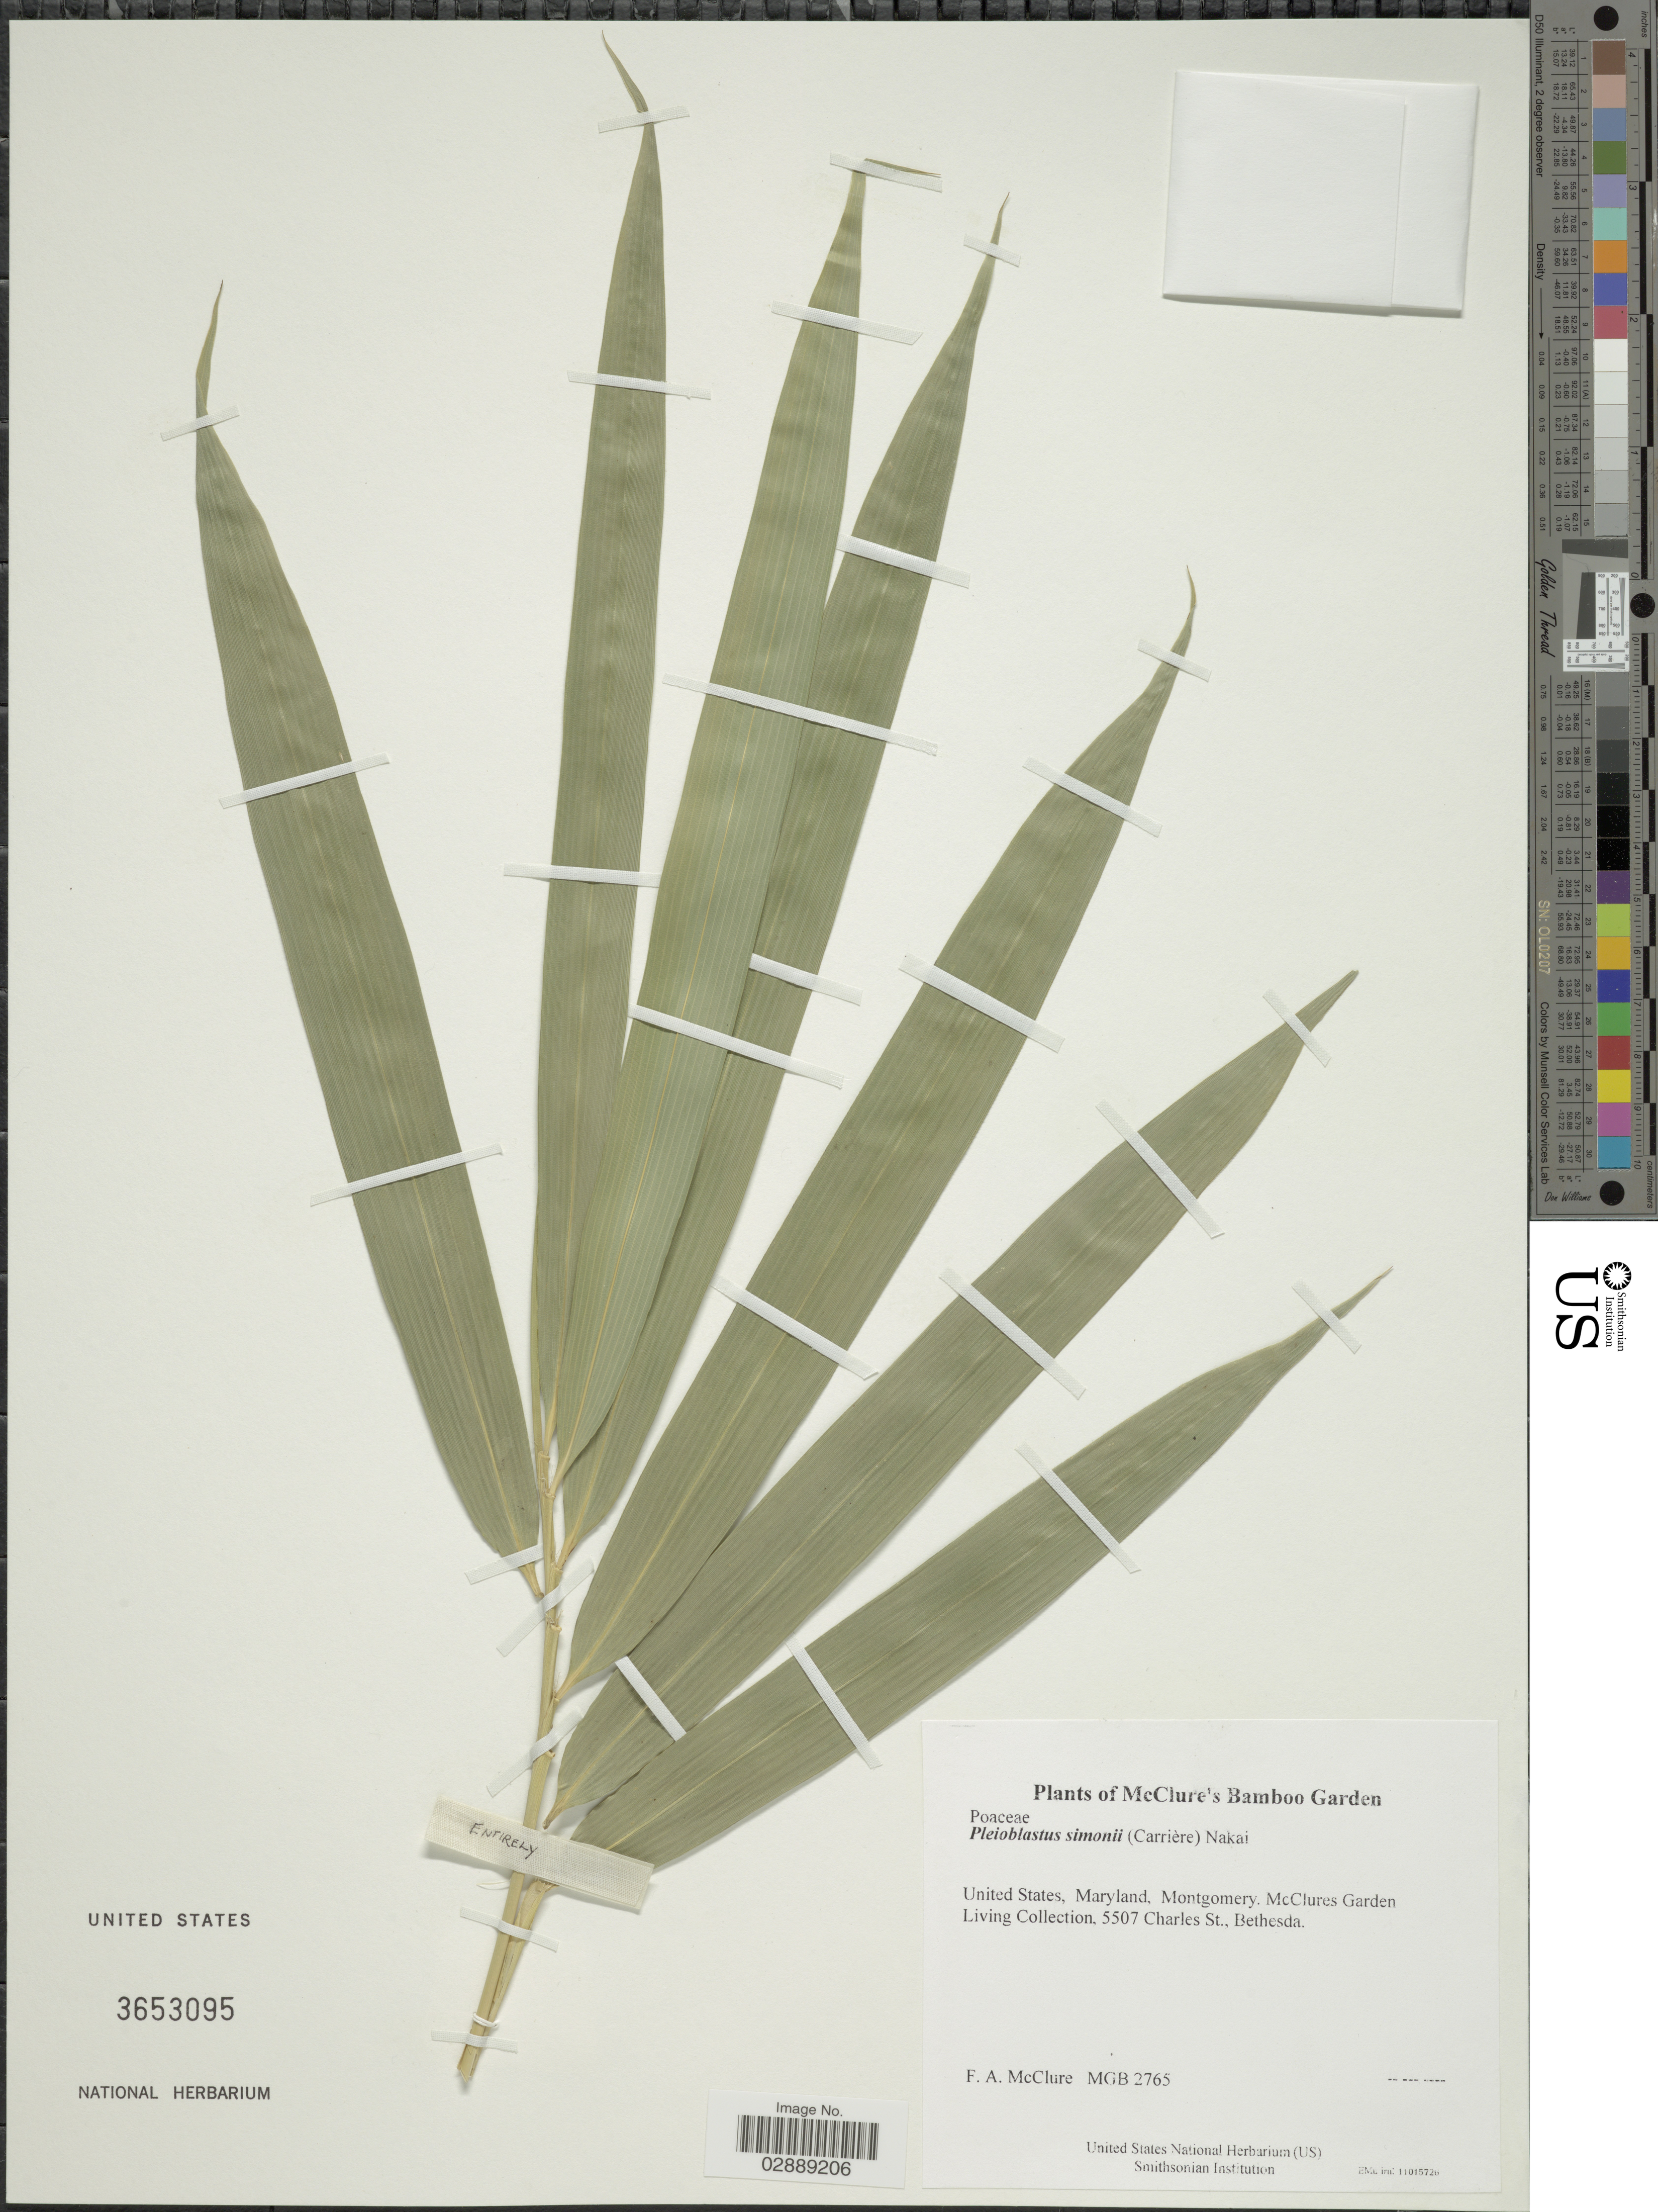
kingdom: Plantae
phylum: Tracheophyta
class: Liliopsida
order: Poales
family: Poaceae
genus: Pleioblastus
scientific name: Pleioblastus simonii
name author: (Carrière) Nakai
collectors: F. A. McClure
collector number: MGB 2765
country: United States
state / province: Maryland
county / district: Montgomery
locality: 5507 Charles Street, Bethesda, MD.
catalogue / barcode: US 3653095